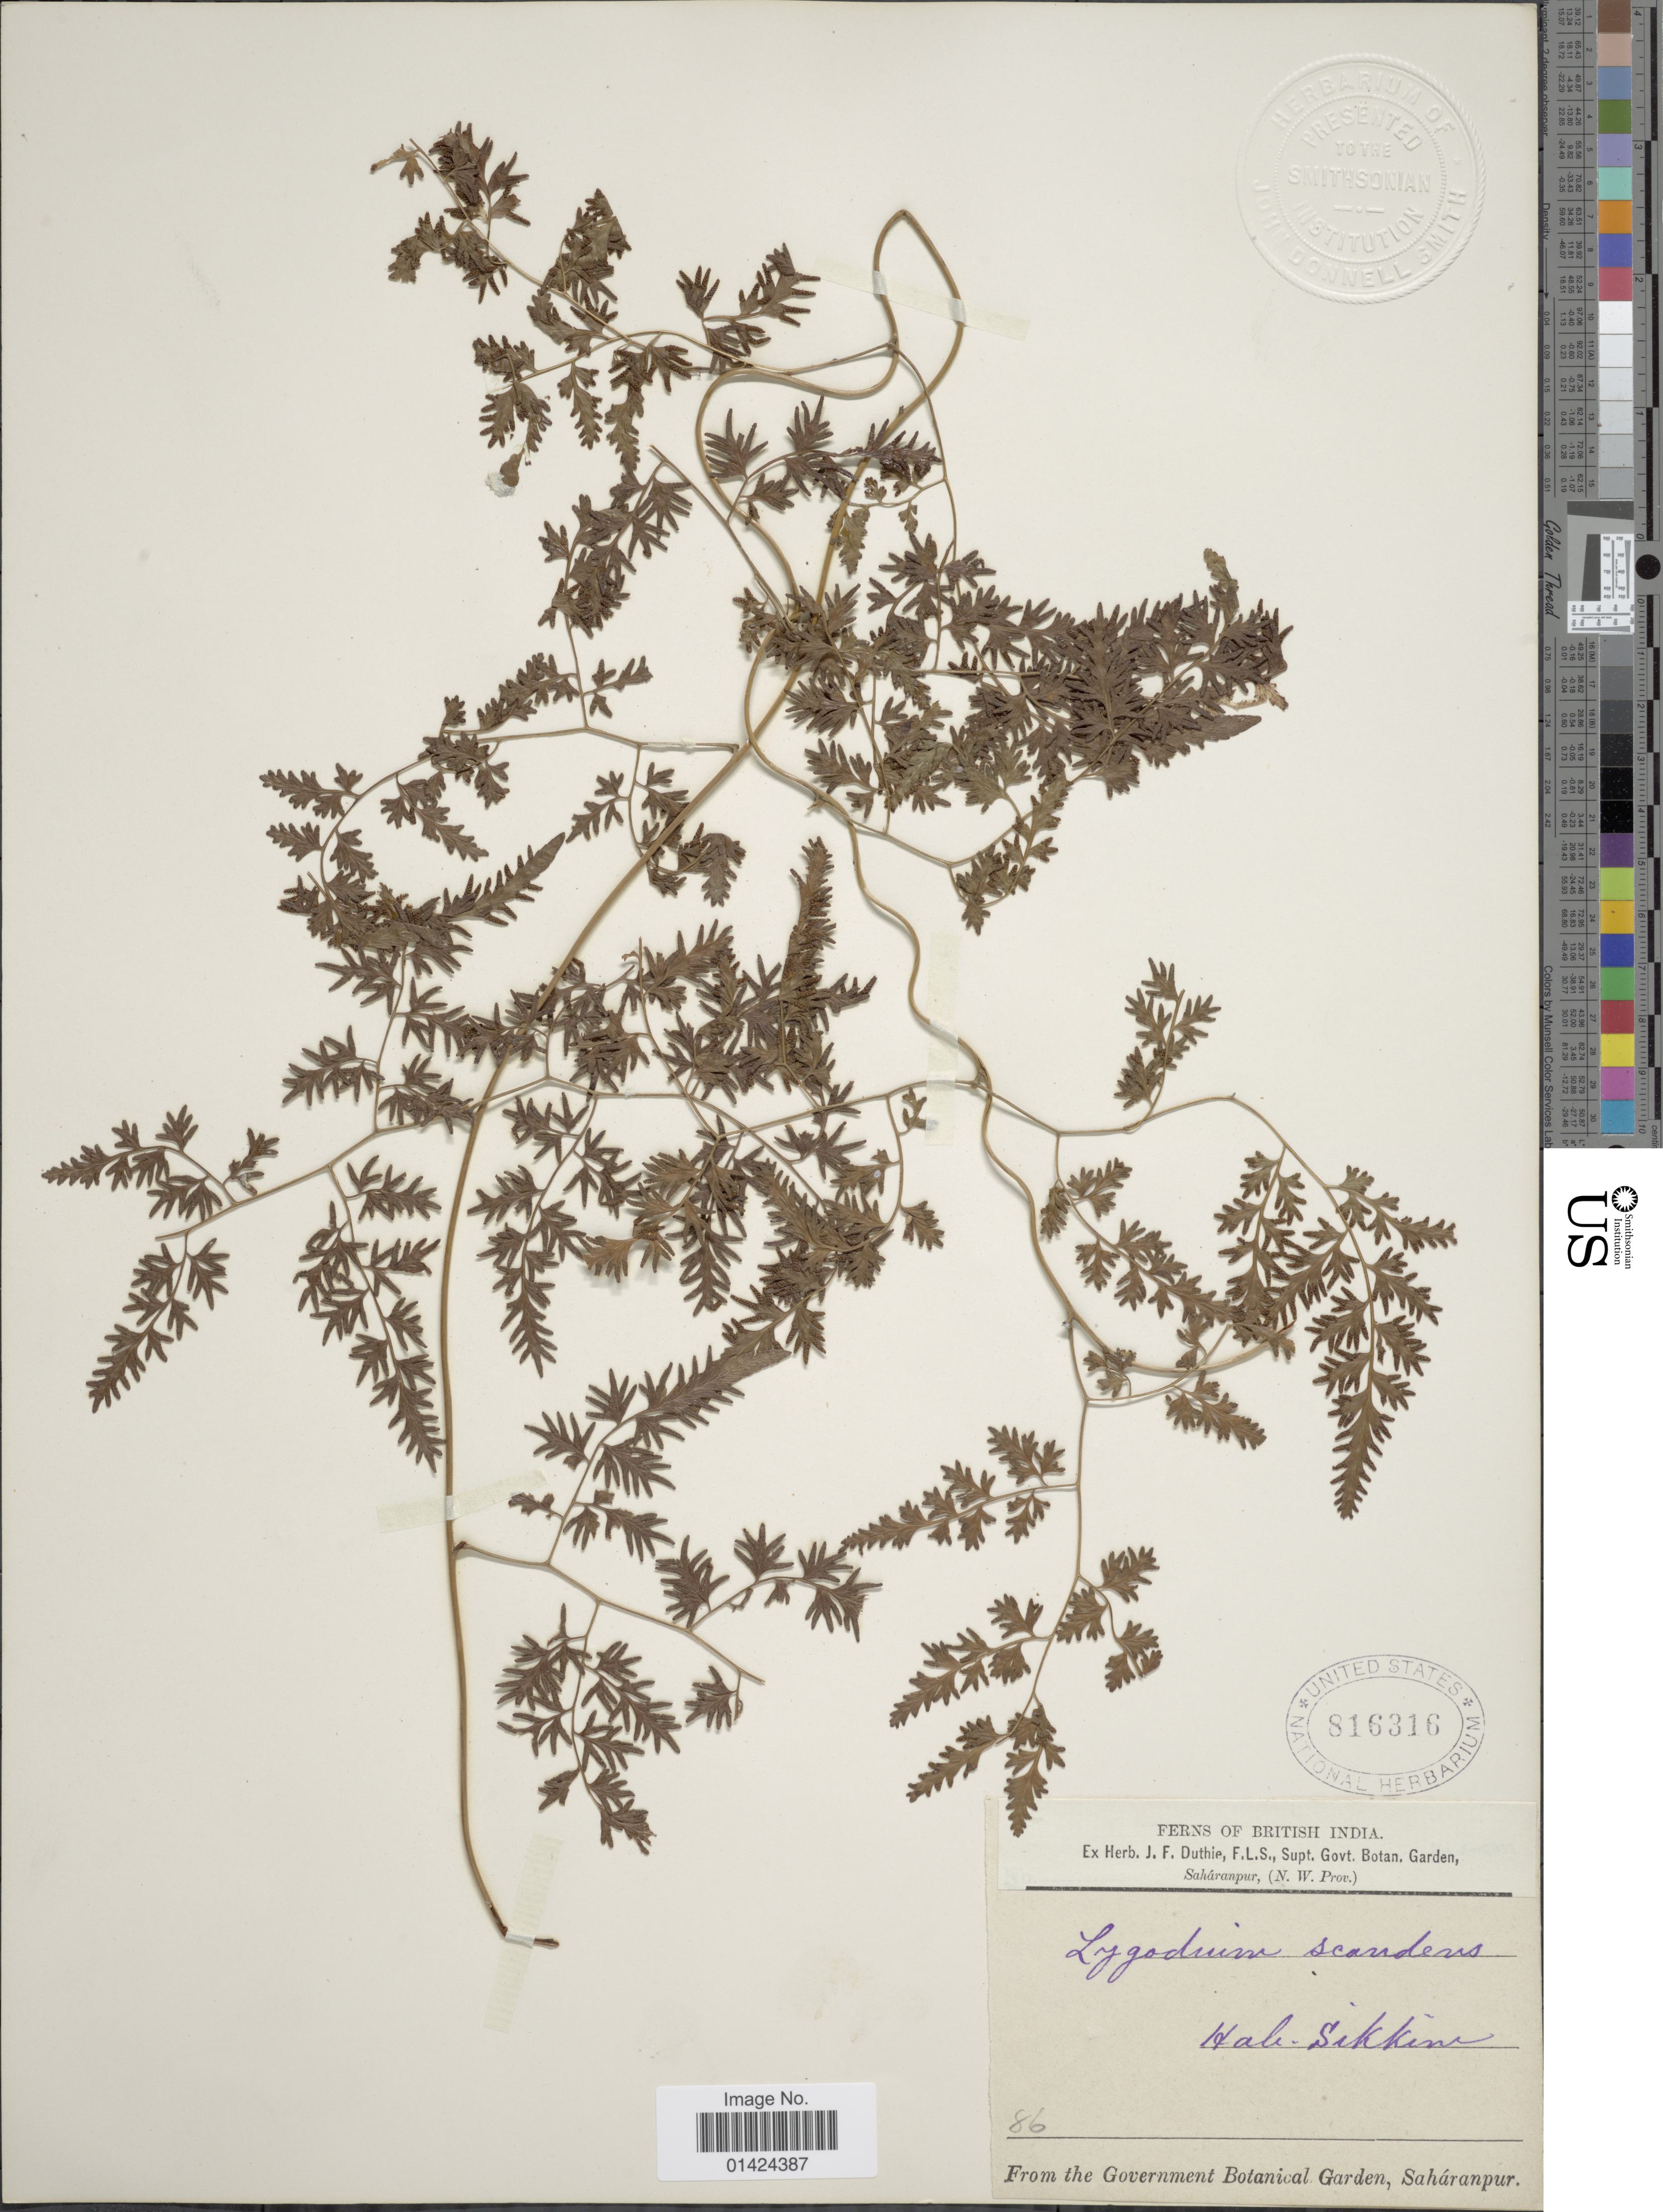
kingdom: Plantae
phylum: Tracheophyta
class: Polypodiopsida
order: Schizaeales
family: Lygodiaceae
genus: Lygodium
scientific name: Lygodium japonicum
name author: (Thunb.) Sw.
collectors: ex herb. J. F. Duthie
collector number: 86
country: India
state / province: Sikkim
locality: British India. Supt. Govt. Botan. Garden, Saháranpur, (N.W. Prov.)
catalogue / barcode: US 816316